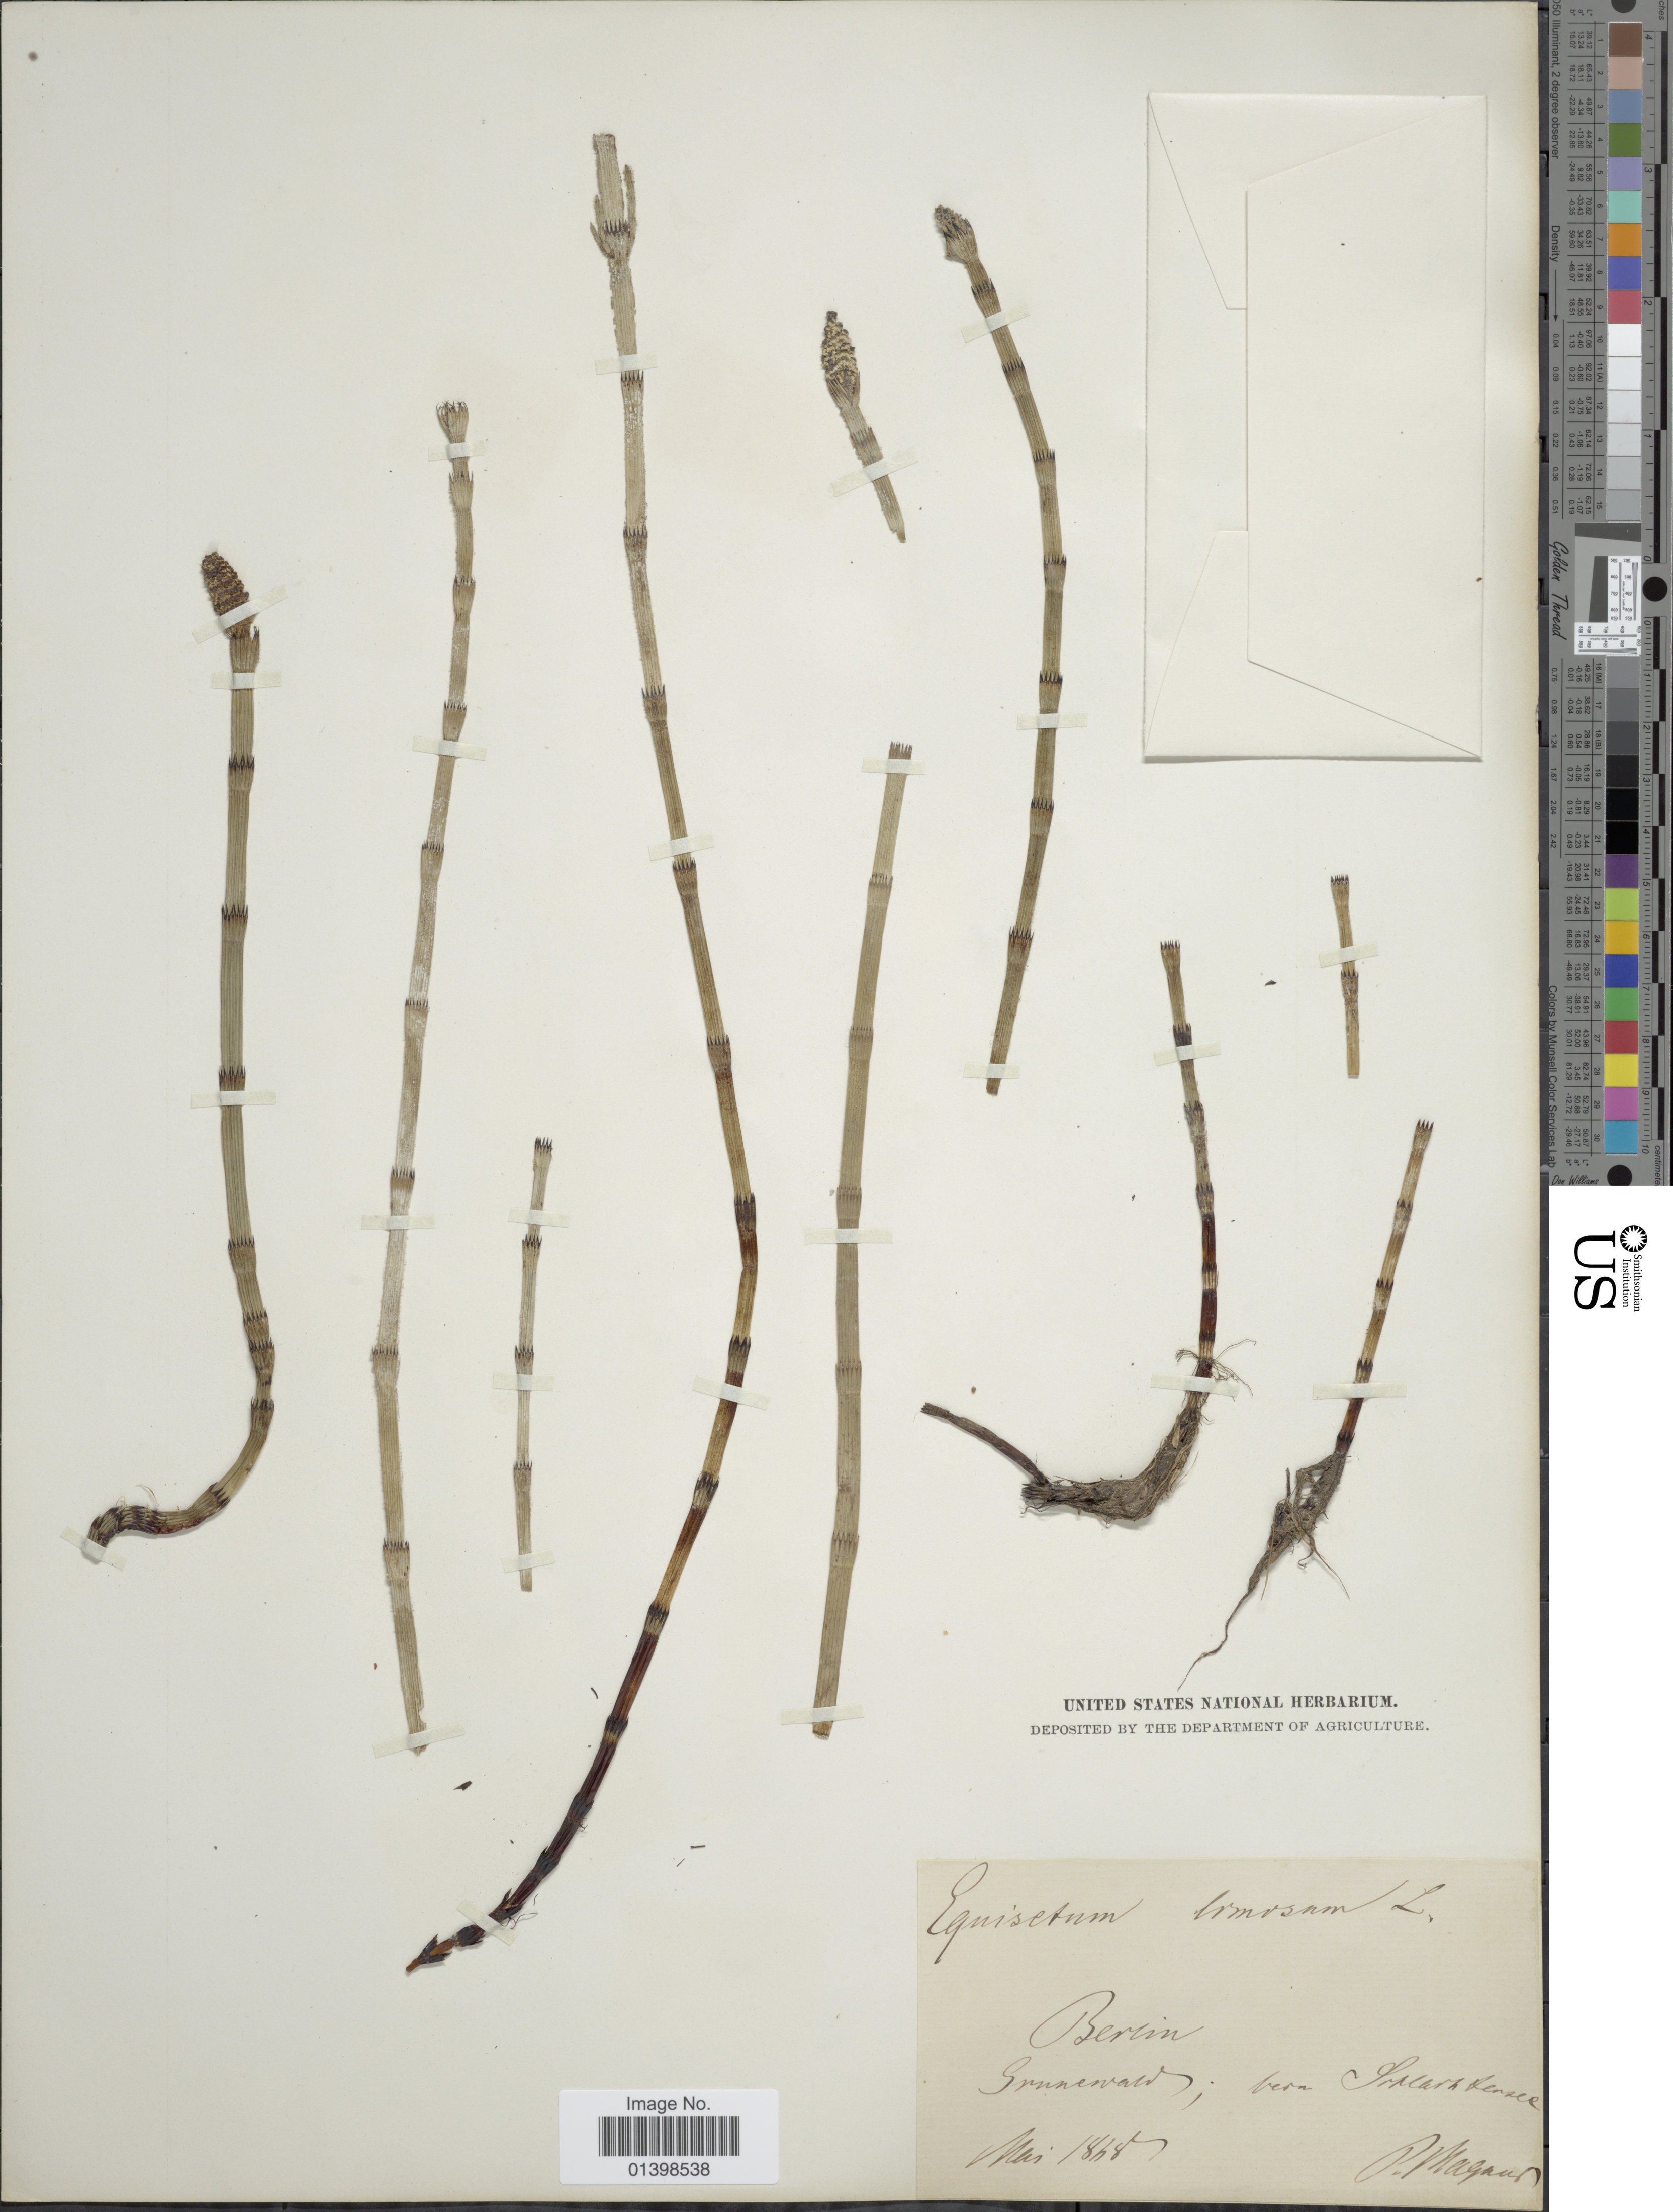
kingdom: Plantae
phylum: Tracheophyta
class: Polypodiopsida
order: Equisetales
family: Equisetaceae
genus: Equisetum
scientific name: Equisetum fluviatile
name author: L.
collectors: P. W. Magnus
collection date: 1848-05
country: Germany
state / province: Berlin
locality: Berlin, Grunnewald; bei [illegible text]